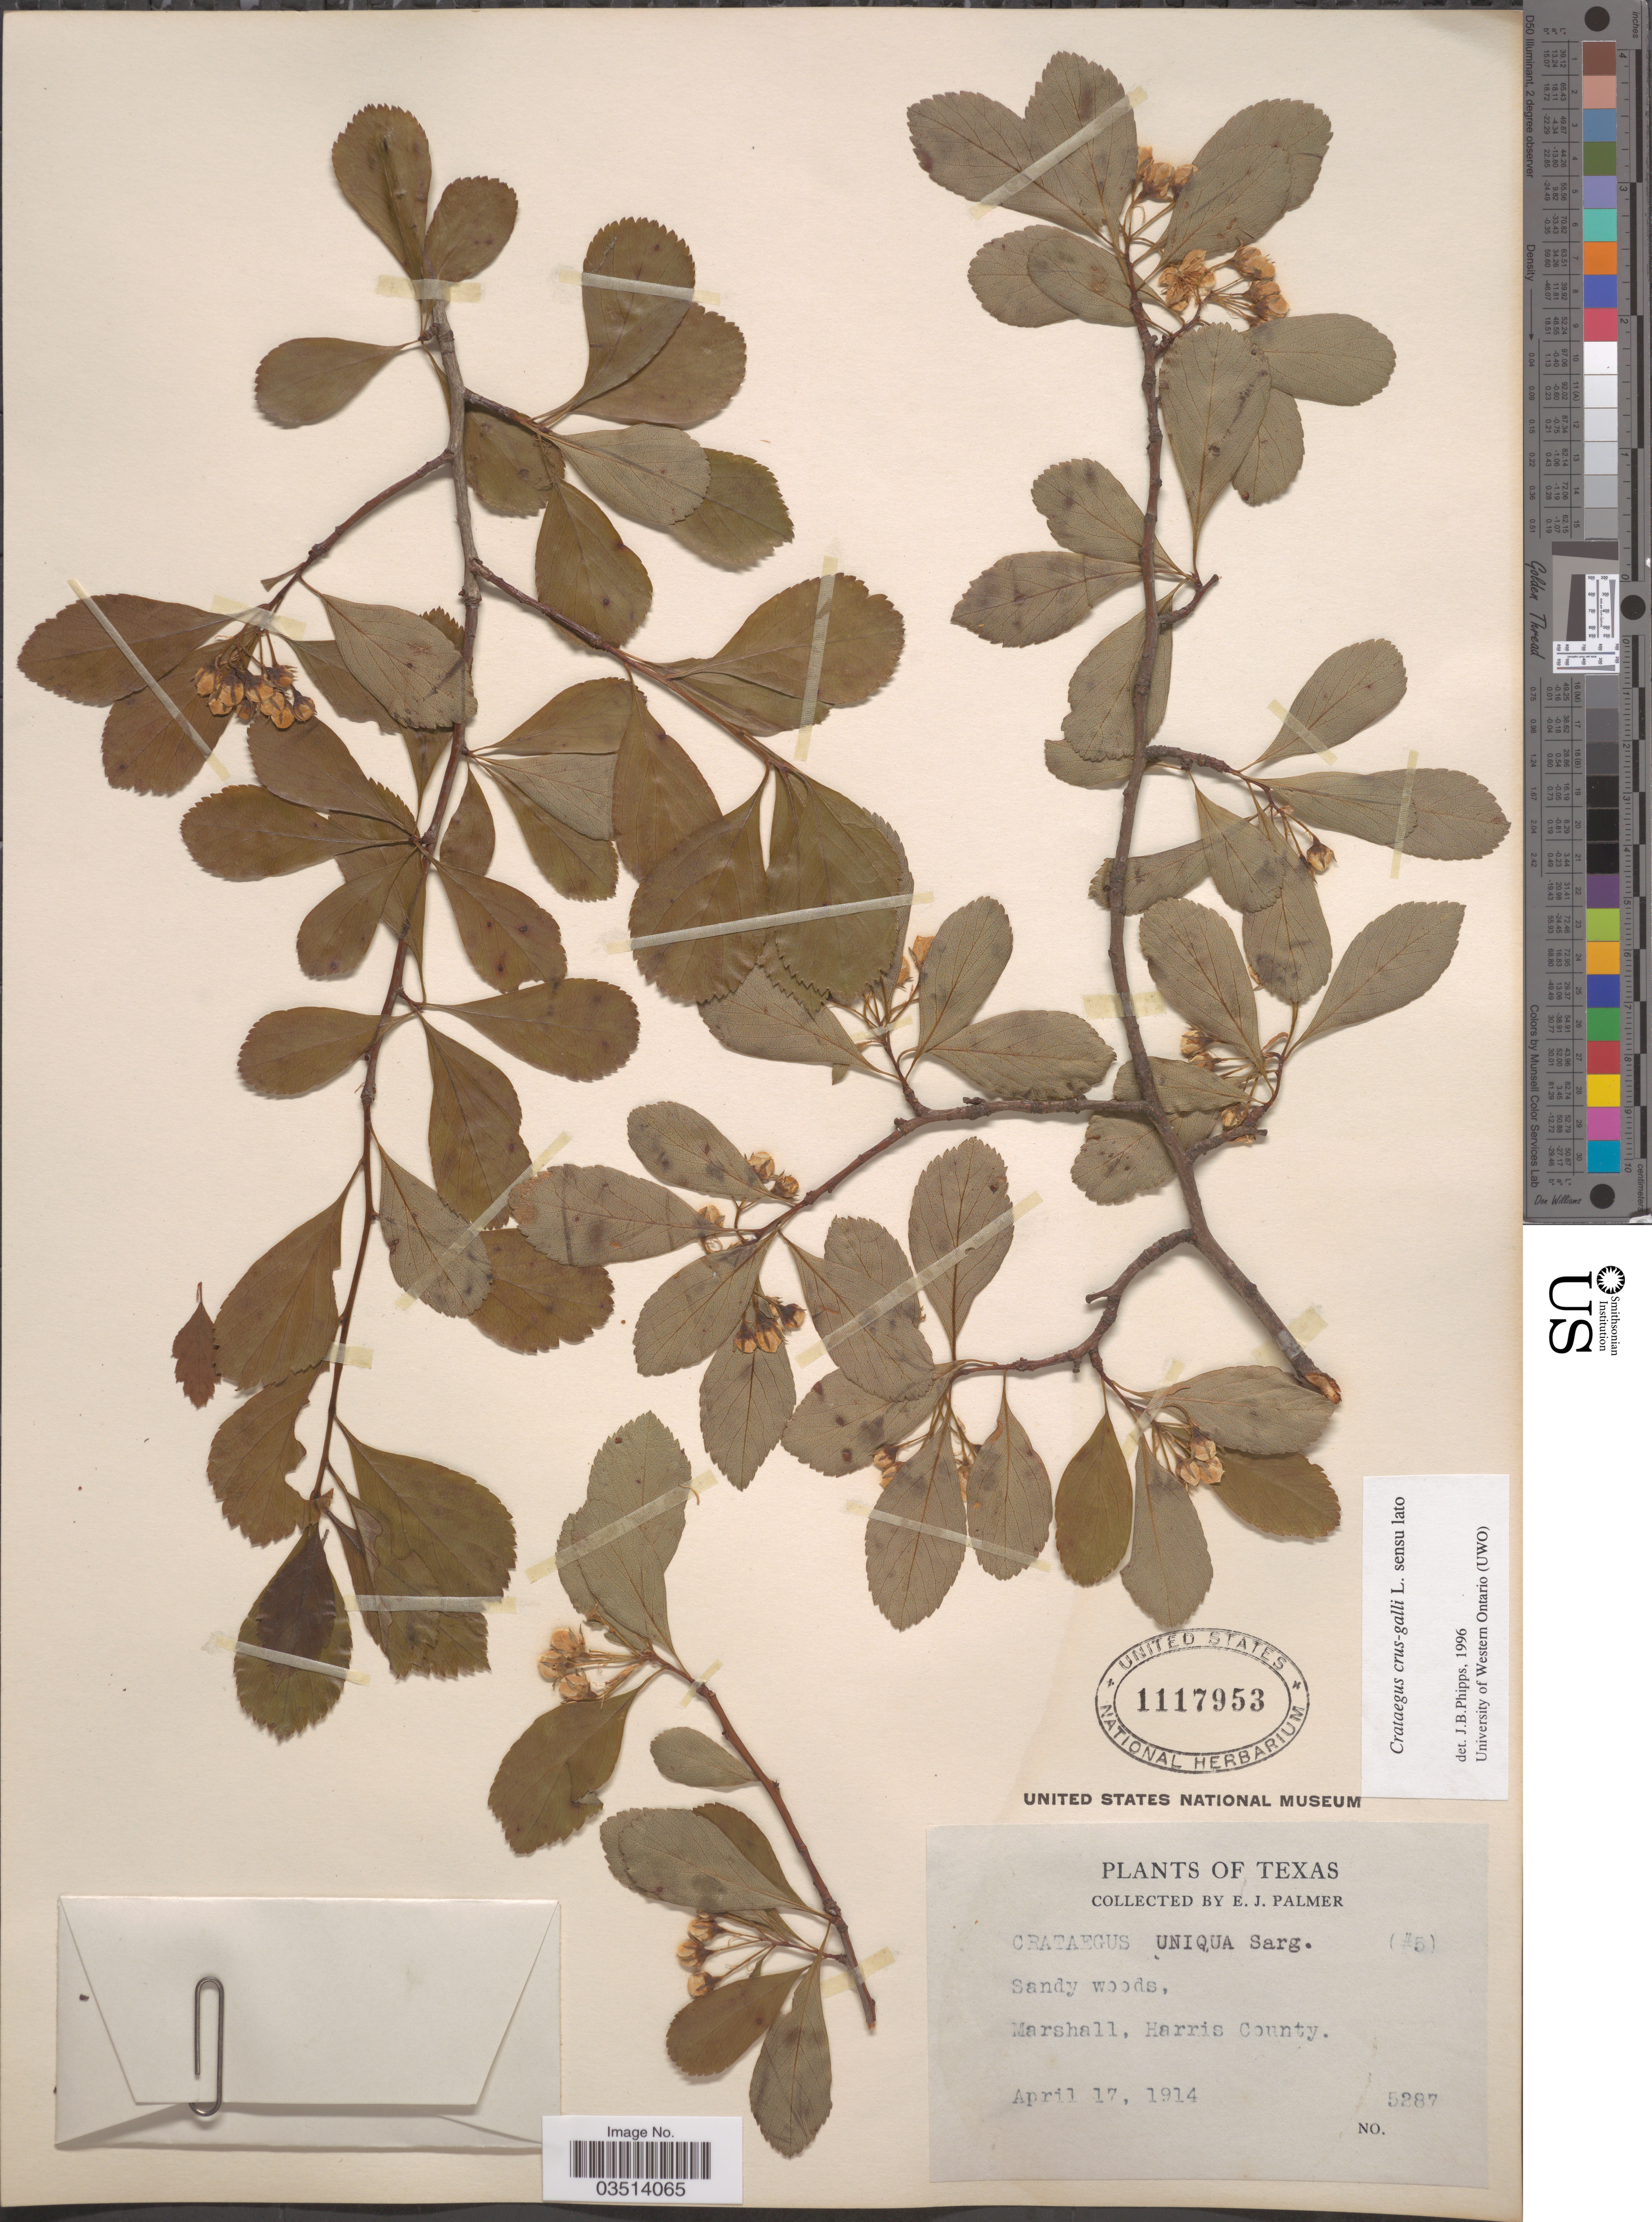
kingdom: Plantae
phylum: Tracheophyta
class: Magnoliopsida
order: Rosales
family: Rosaceae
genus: Crataegus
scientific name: Crataegus crus-galli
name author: L.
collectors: E. J. Palmer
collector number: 5287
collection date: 1914-04-17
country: United States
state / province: Texas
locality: Marshall, Harris County.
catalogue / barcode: US 1117953